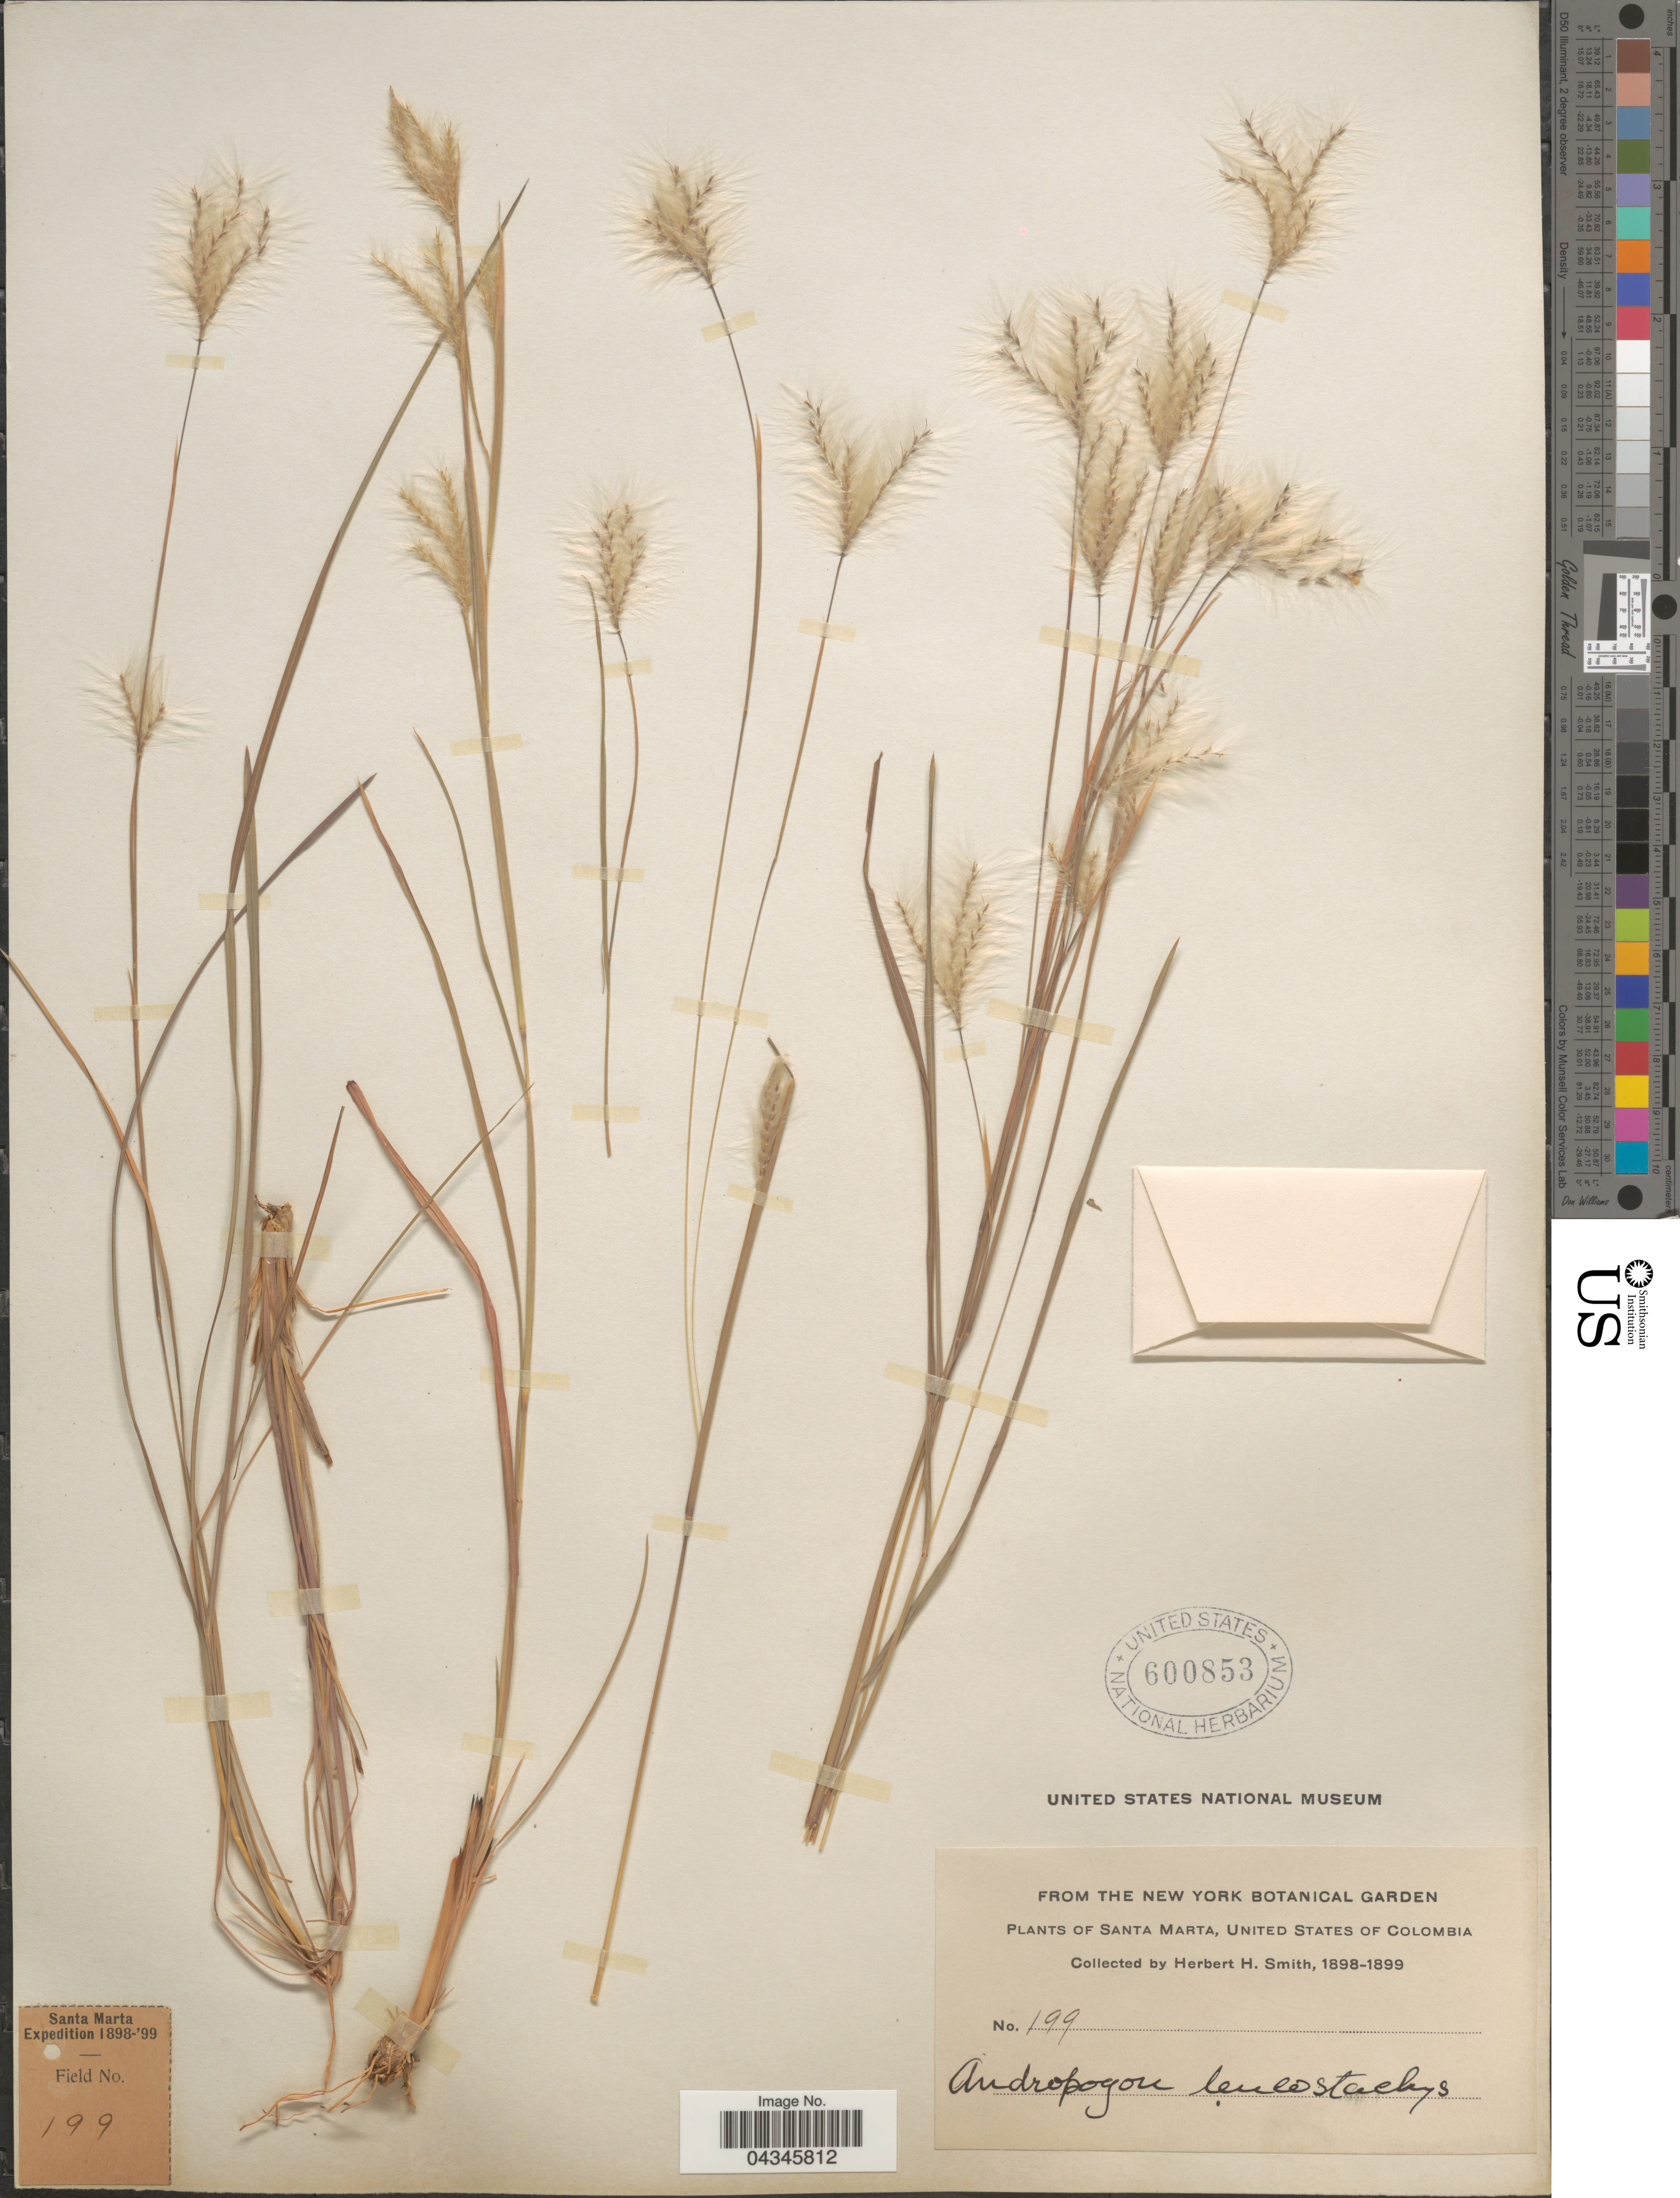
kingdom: Plantae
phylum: Tracheophyta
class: Liliopsida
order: Poales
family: Poaceae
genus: Andropogon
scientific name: Andropogon leucostachyus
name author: Kunth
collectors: Herbert H. Smith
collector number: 199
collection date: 1898/1899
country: Colombia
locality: Santa Marta Expedition 1898-'99. Santa Marta, United States of Colombia.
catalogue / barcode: US 600853